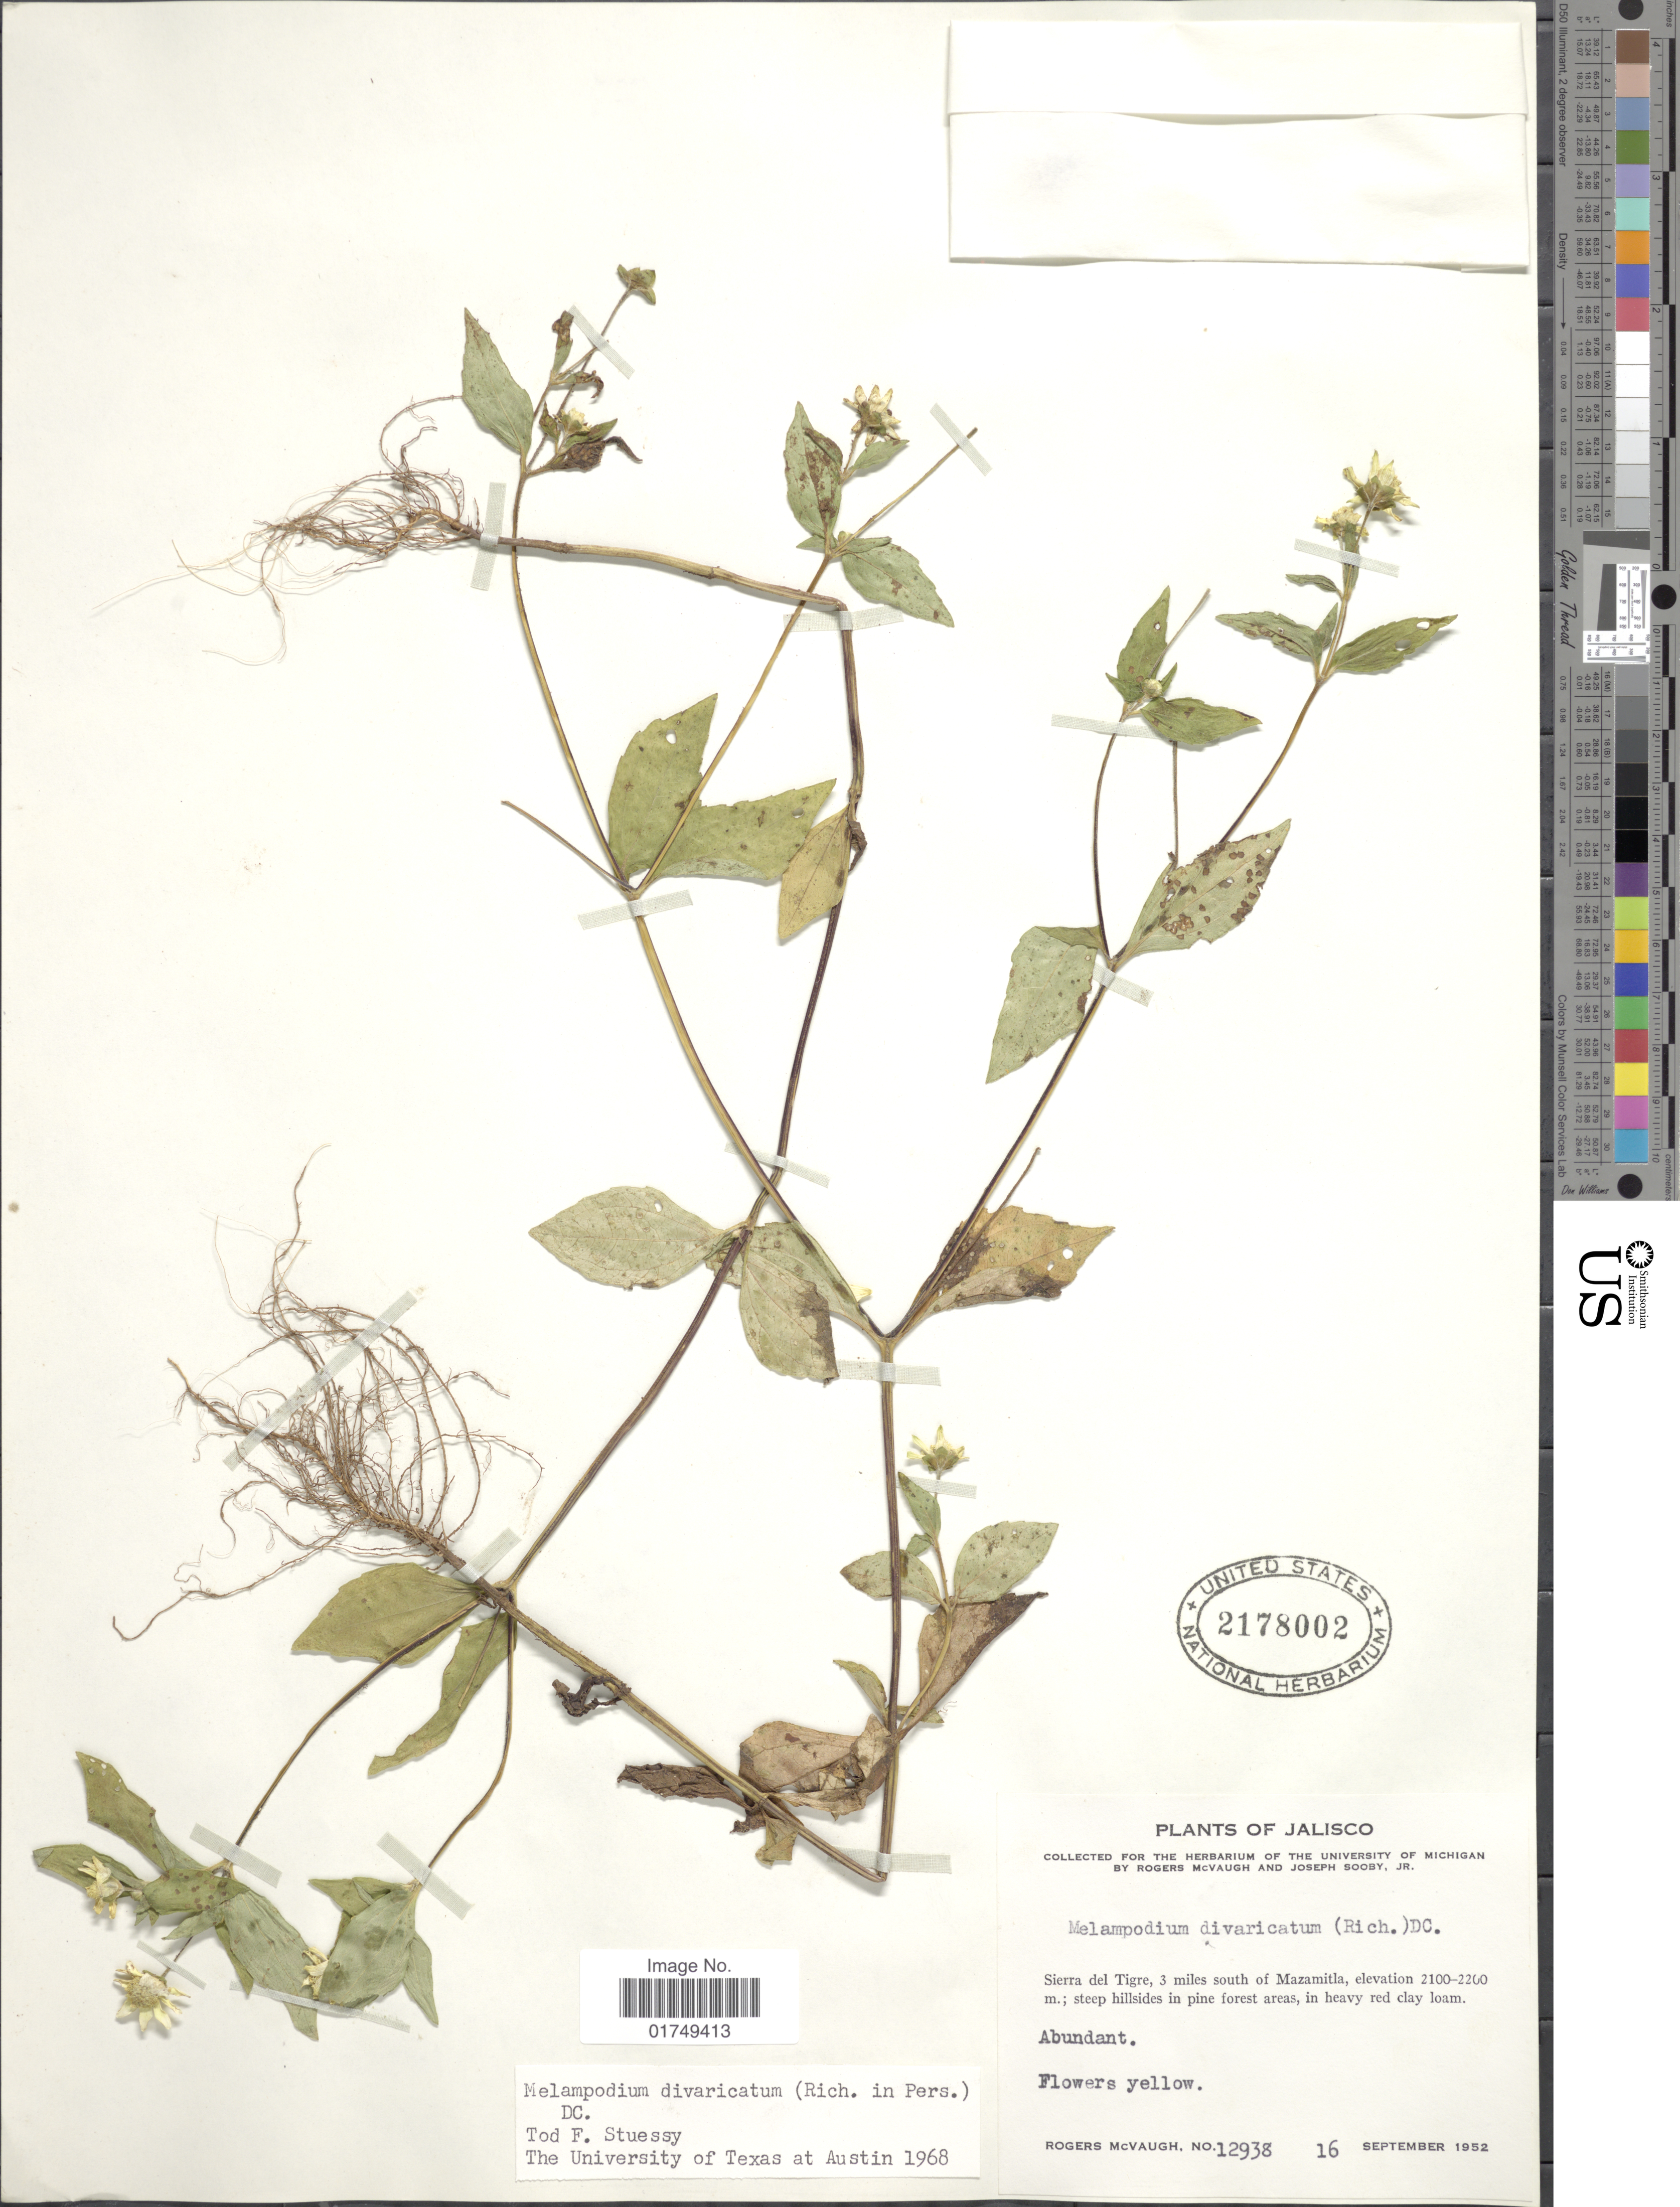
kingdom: Plantae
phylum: Tracheophyta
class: Magnoliopsida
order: Asterales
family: Asteraceae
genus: Melampodium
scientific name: Melampodium divaricatum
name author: (Rich.) DC.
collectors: R. McVaugh & J. Sooby Jr.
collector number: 12938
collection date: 1952-09-16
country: Mexico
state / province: Jalisco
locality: Sierra del Tigre, 3 miles south of Mazamitla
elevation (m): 2100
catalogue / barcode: US 2178002